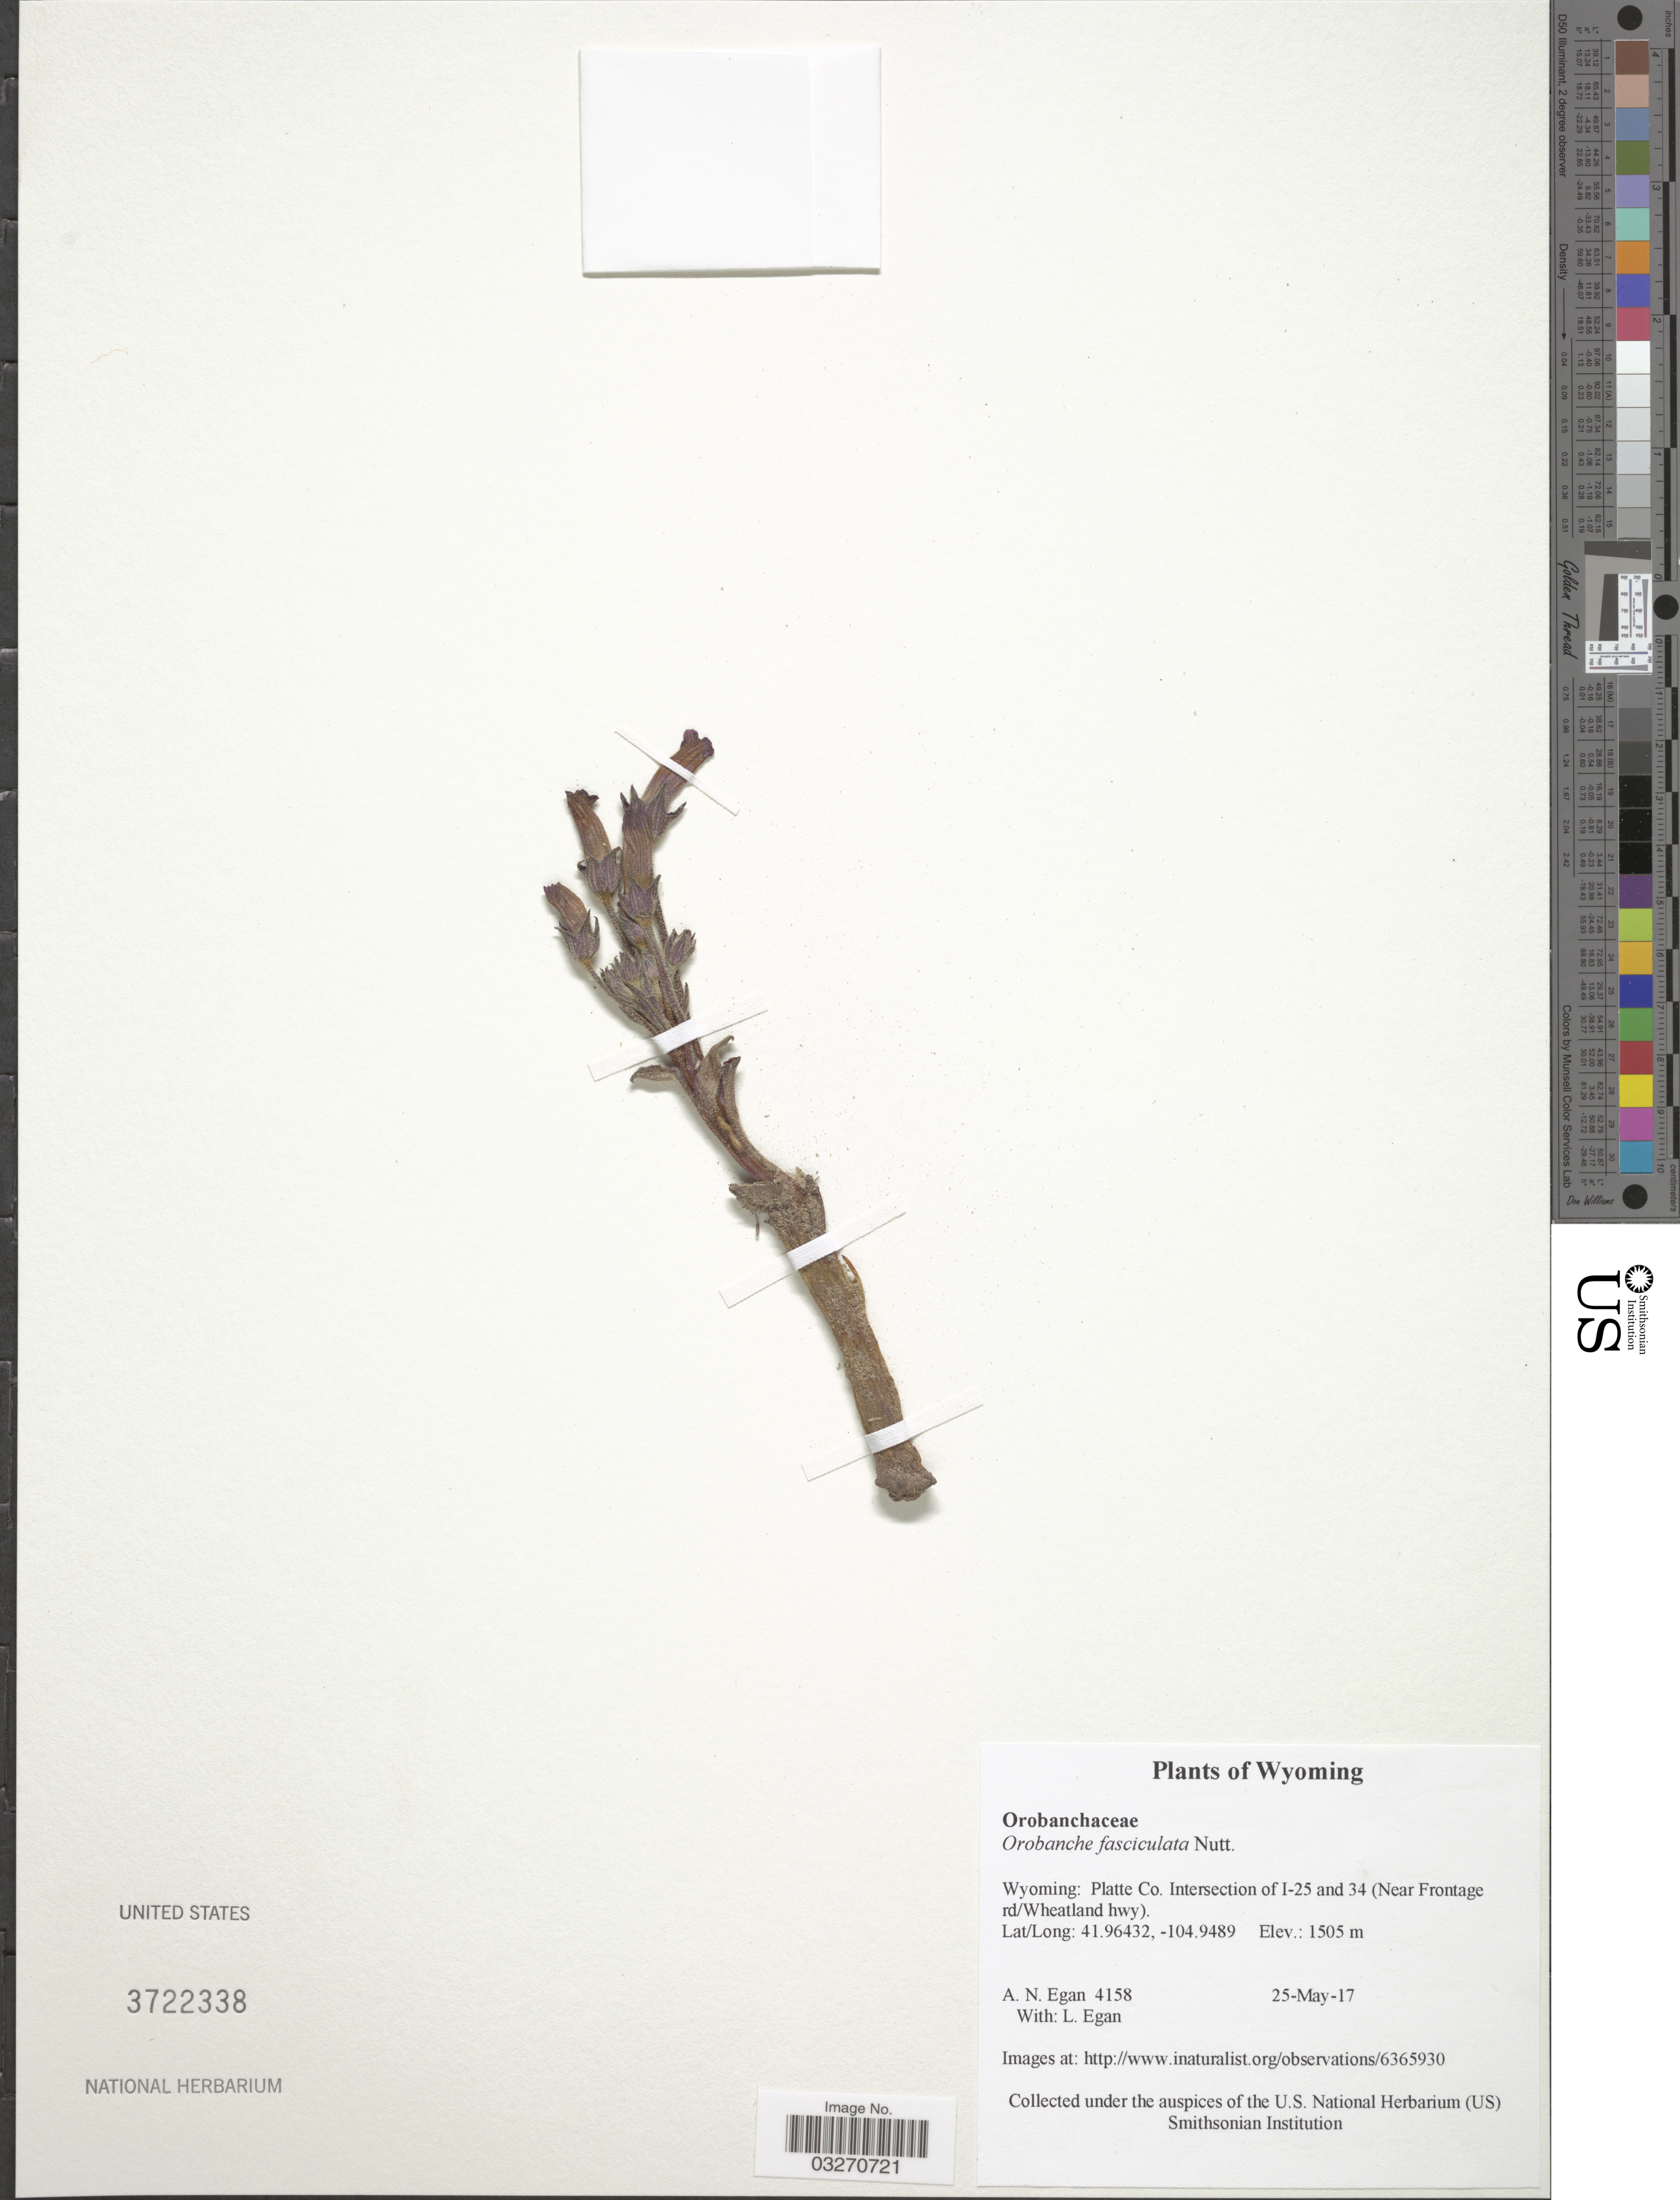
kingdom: Plantae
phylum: Tracheophyta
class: Magnoliopsida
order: Lamiales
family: Orobanchaceae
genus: Orobanche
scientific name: Orobanche fasciculata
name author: Nutt.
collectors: A. N. Egan & L. Egan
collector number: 4158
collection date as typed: Transcribed d/m/y: 25/5/17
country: United States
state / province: Wyoming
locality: Platte Co. Intersection of I-25 and 34 (Near Frontage rd/ Wheatland hwy).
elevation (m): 1505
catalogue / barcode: US 3722338